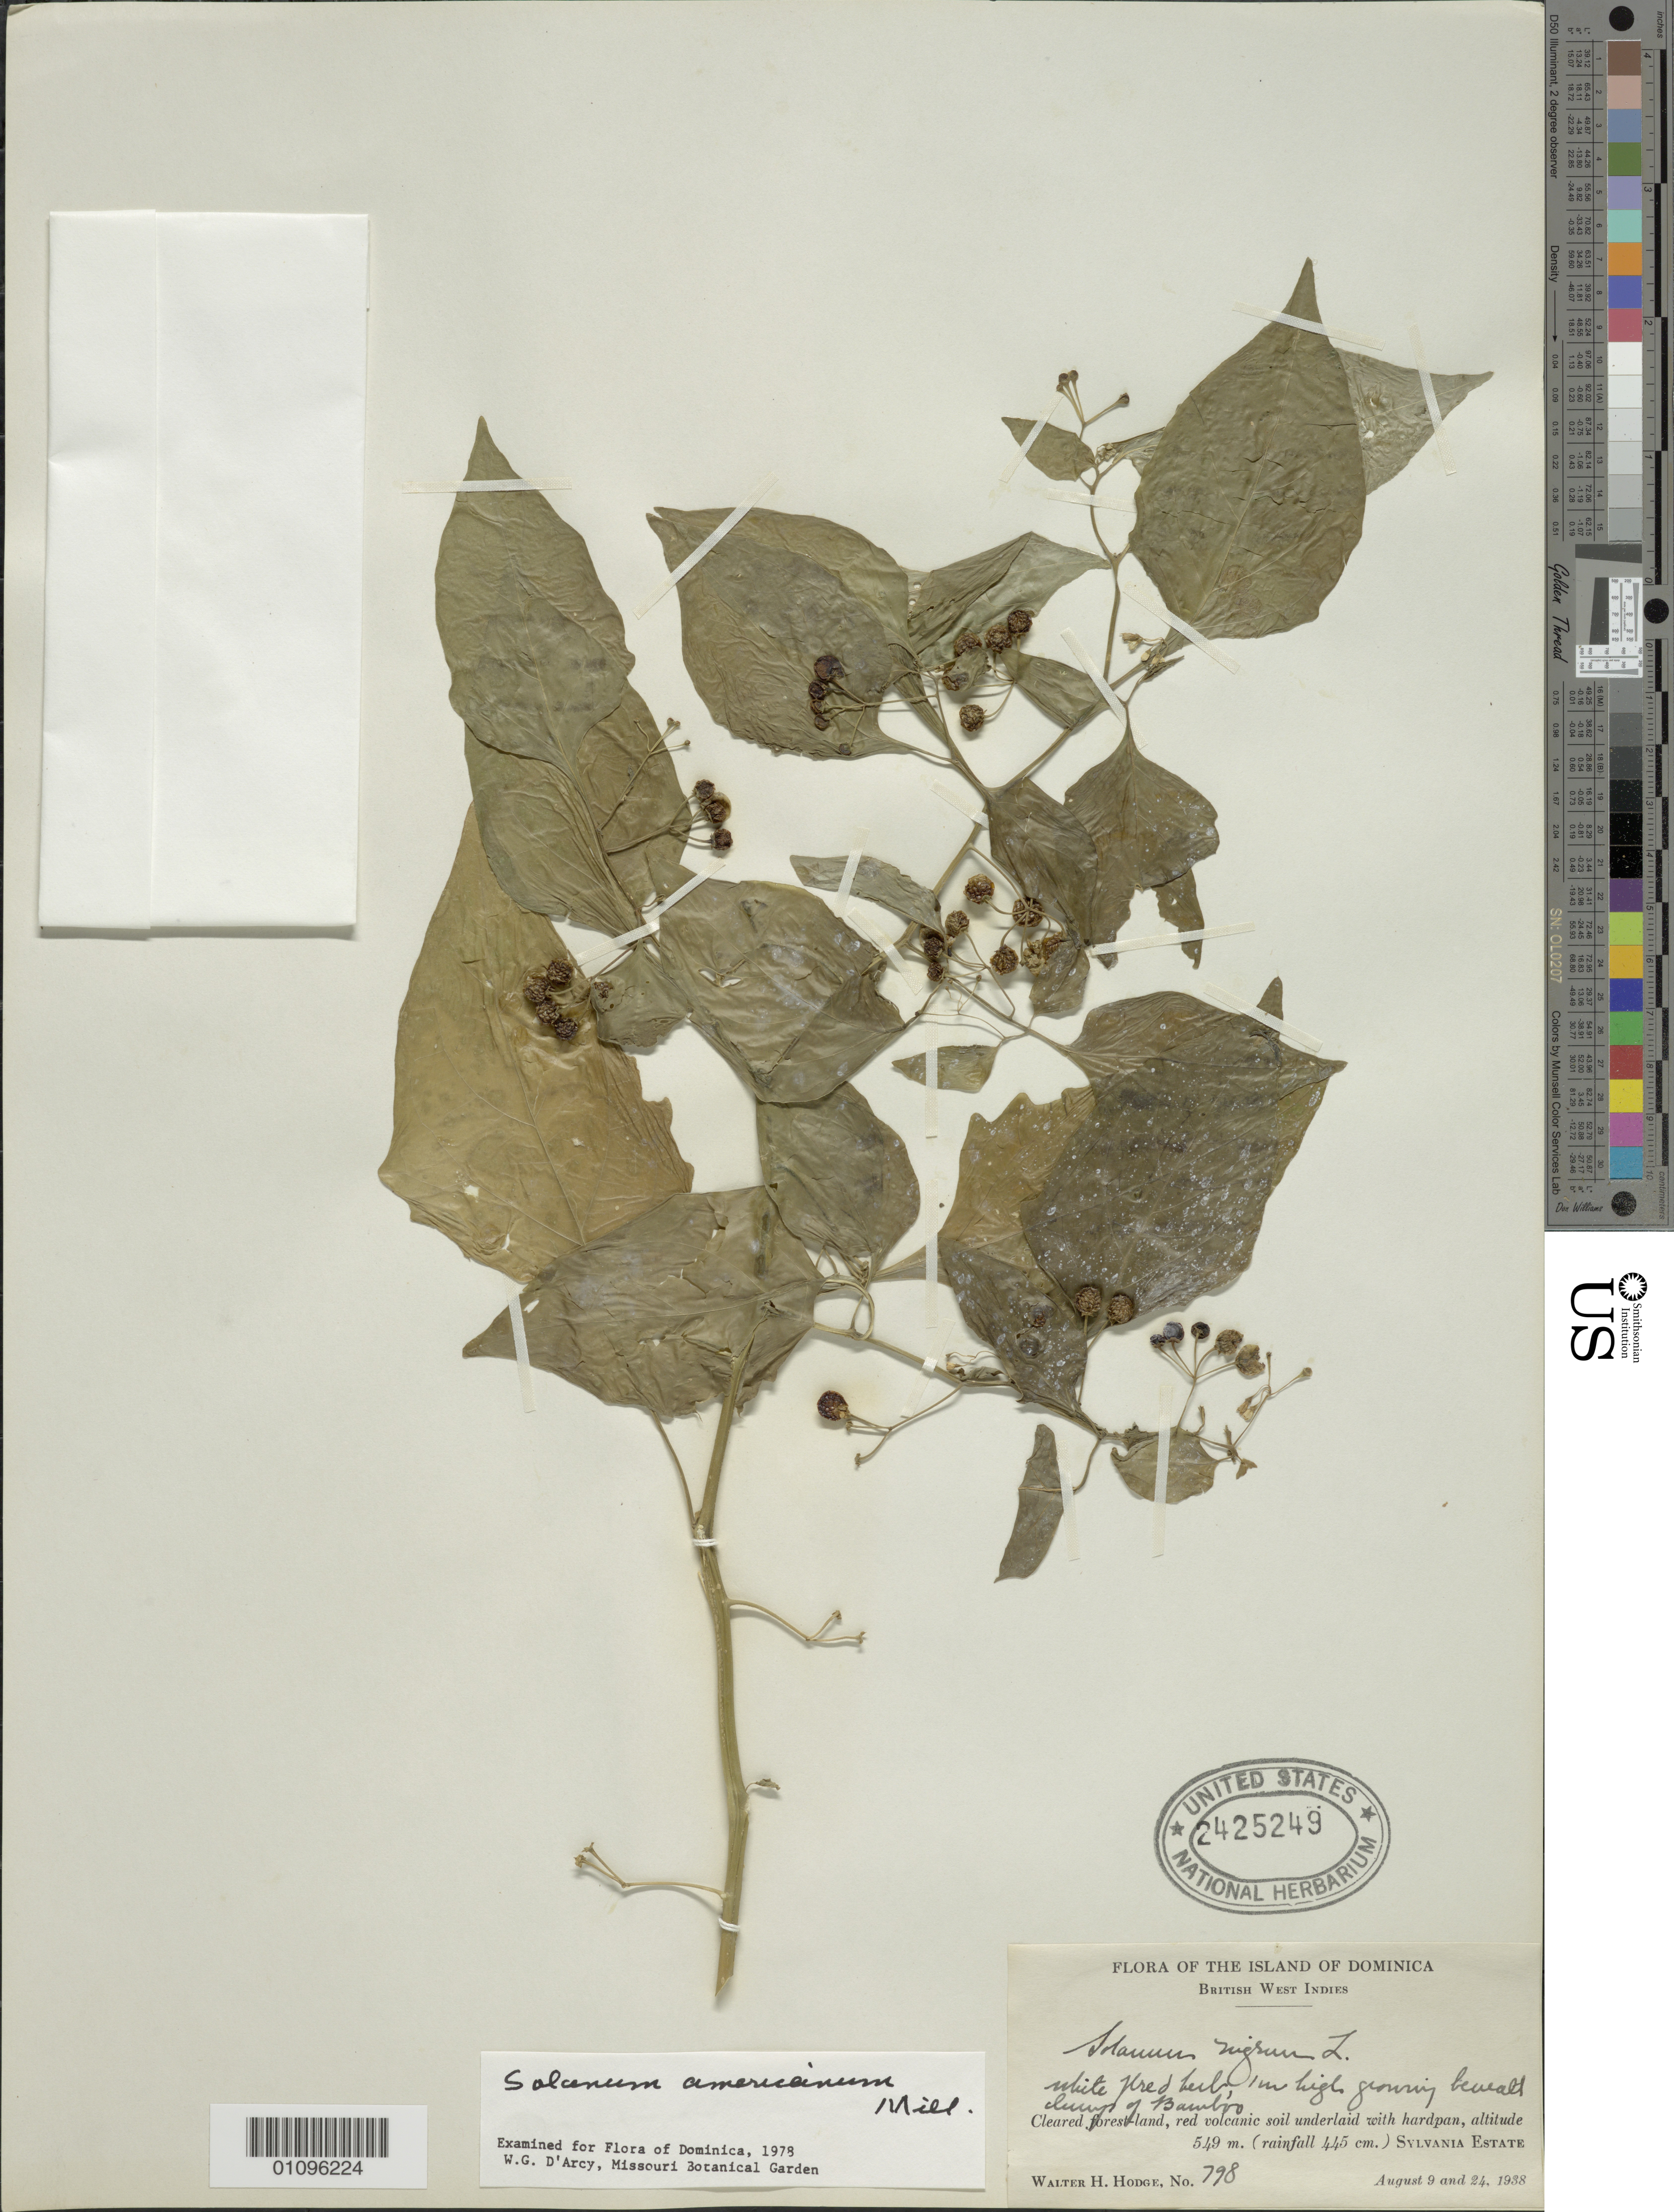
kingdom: Plantae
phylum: Tracheophyta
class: Magnoliopsida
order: Solanales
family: Solanaceae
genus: Solanum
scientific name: Solanum americanum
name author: Mill.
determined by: D'Arcy, W. G.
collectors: W. Hodge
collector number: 798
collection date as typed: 09 Aug 1938 and 24 Aug 1938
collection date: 1938-08-09,1938-08-24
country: Dominica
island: Dominica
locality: Sylvania Estate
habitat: Cleared forest land, red volcanic soil underlain with hardpan, rainfall 445 cm; growing beneath clumps of Bamboo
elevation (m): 540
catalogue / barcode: US 2425249